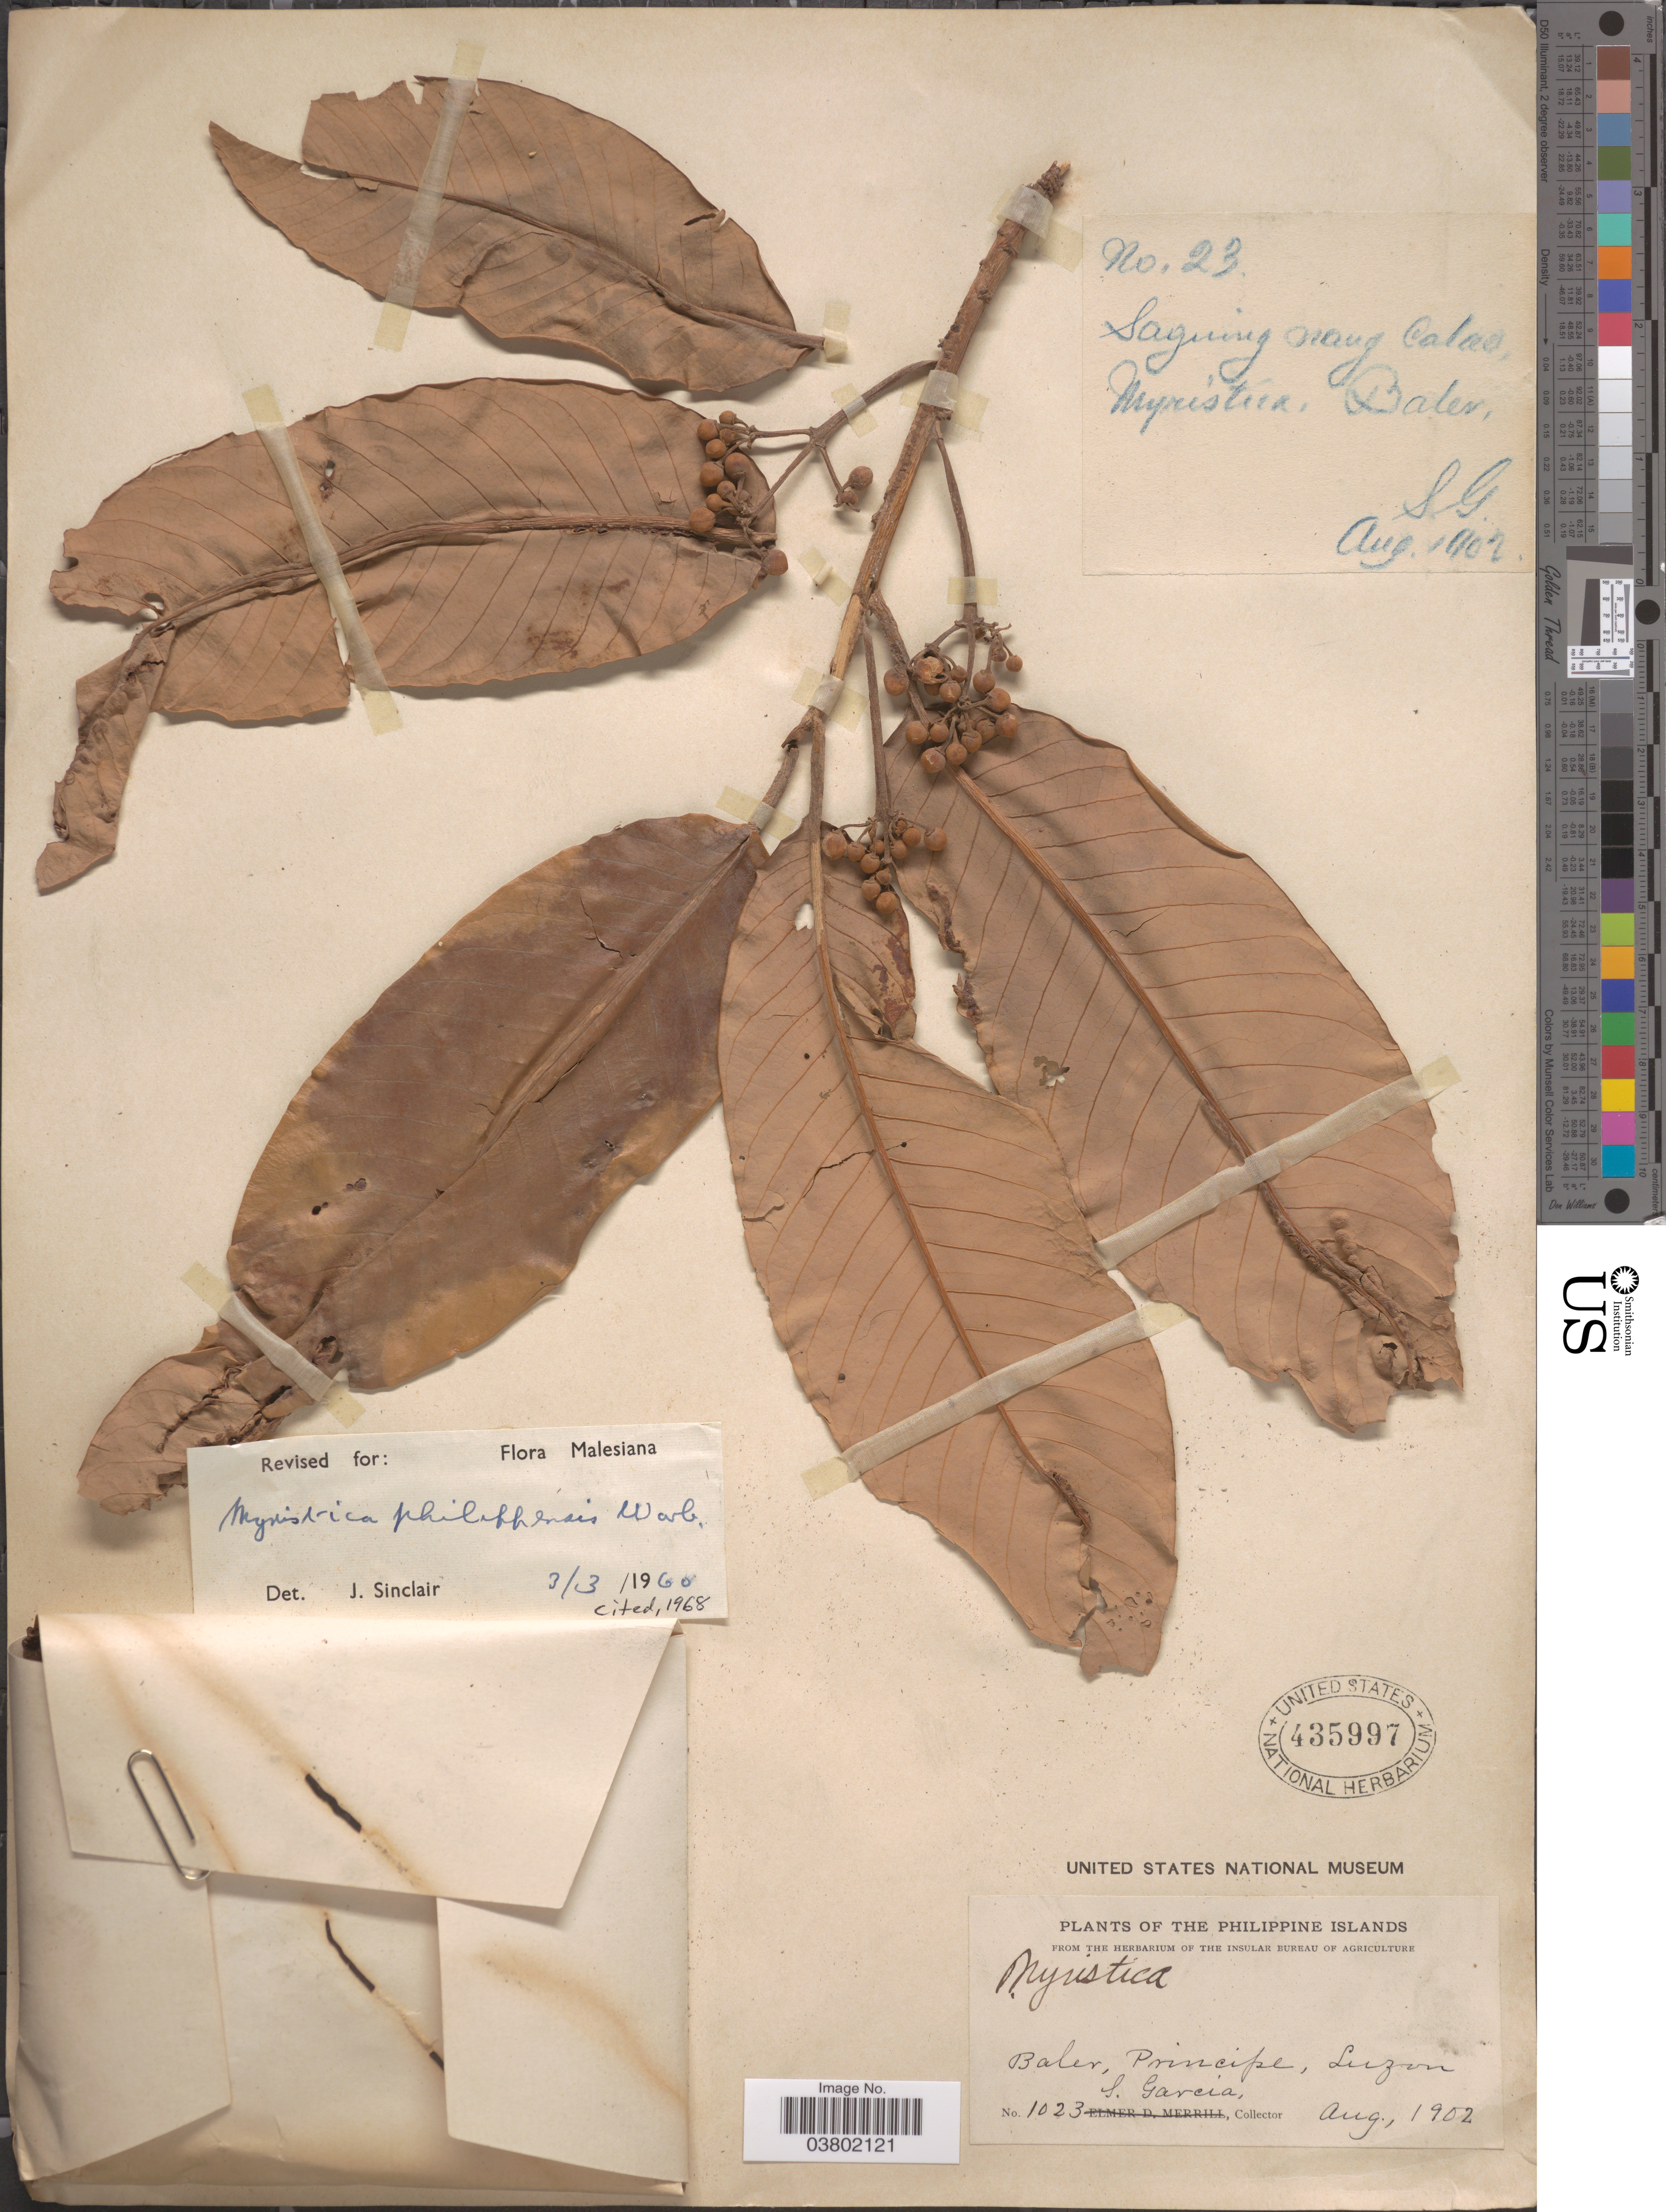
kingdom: Plantae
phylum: Tracheophyta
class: Magnoliopsida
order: Magnoliales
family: Myristicaceae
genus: Myristica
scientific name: Myristica philippensis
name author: Lam.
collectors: S. Garcia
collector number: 1023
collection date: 1902-08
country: Philippines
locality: Philippine Islands. Baler, Principe, Luzon.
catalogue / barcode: US 435997